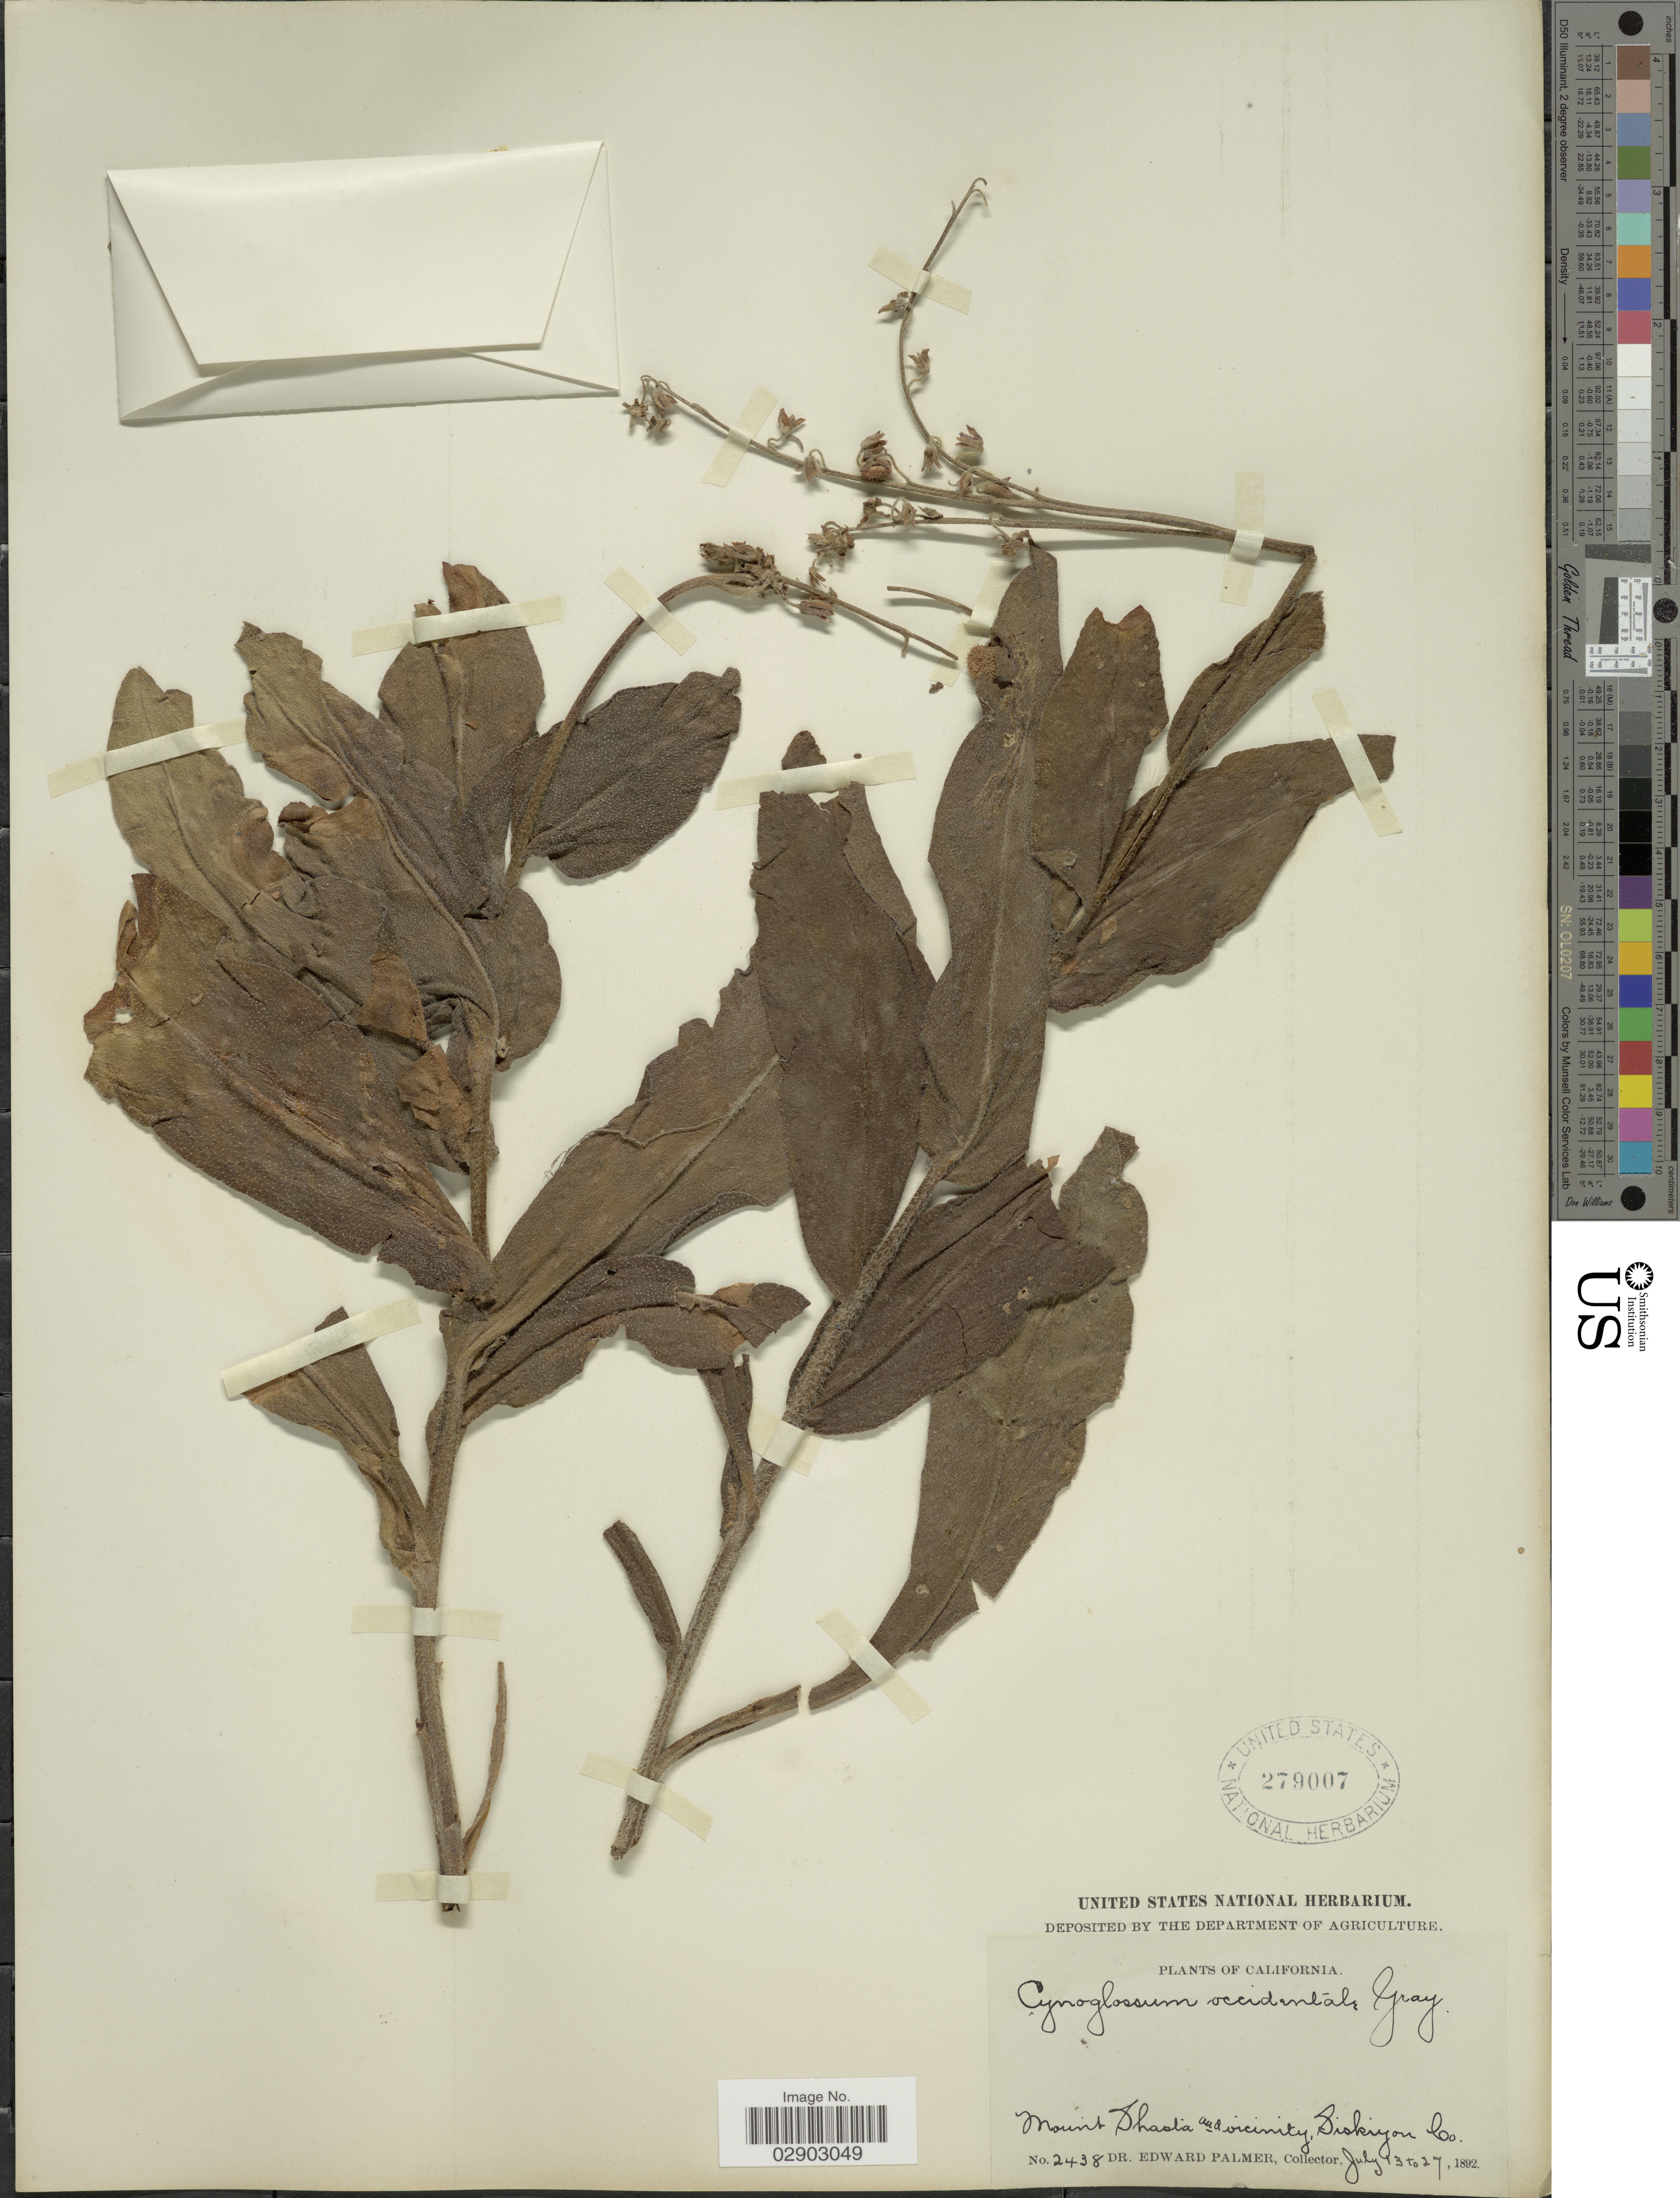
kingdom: Plantae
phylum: Tracheophyta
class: Magnoliopsida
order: Boraginales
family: Boraginaceae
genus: Cynoglossum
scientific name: Cynoglossum occidentale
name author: A. Gray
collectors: E. Palmer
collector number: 2438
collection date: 1892-07-13/1892-07-27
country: United States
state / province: California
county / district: Siskiyou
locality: Mount Shasta and vicinity, Siskiyou Co.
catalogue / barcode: US 279007